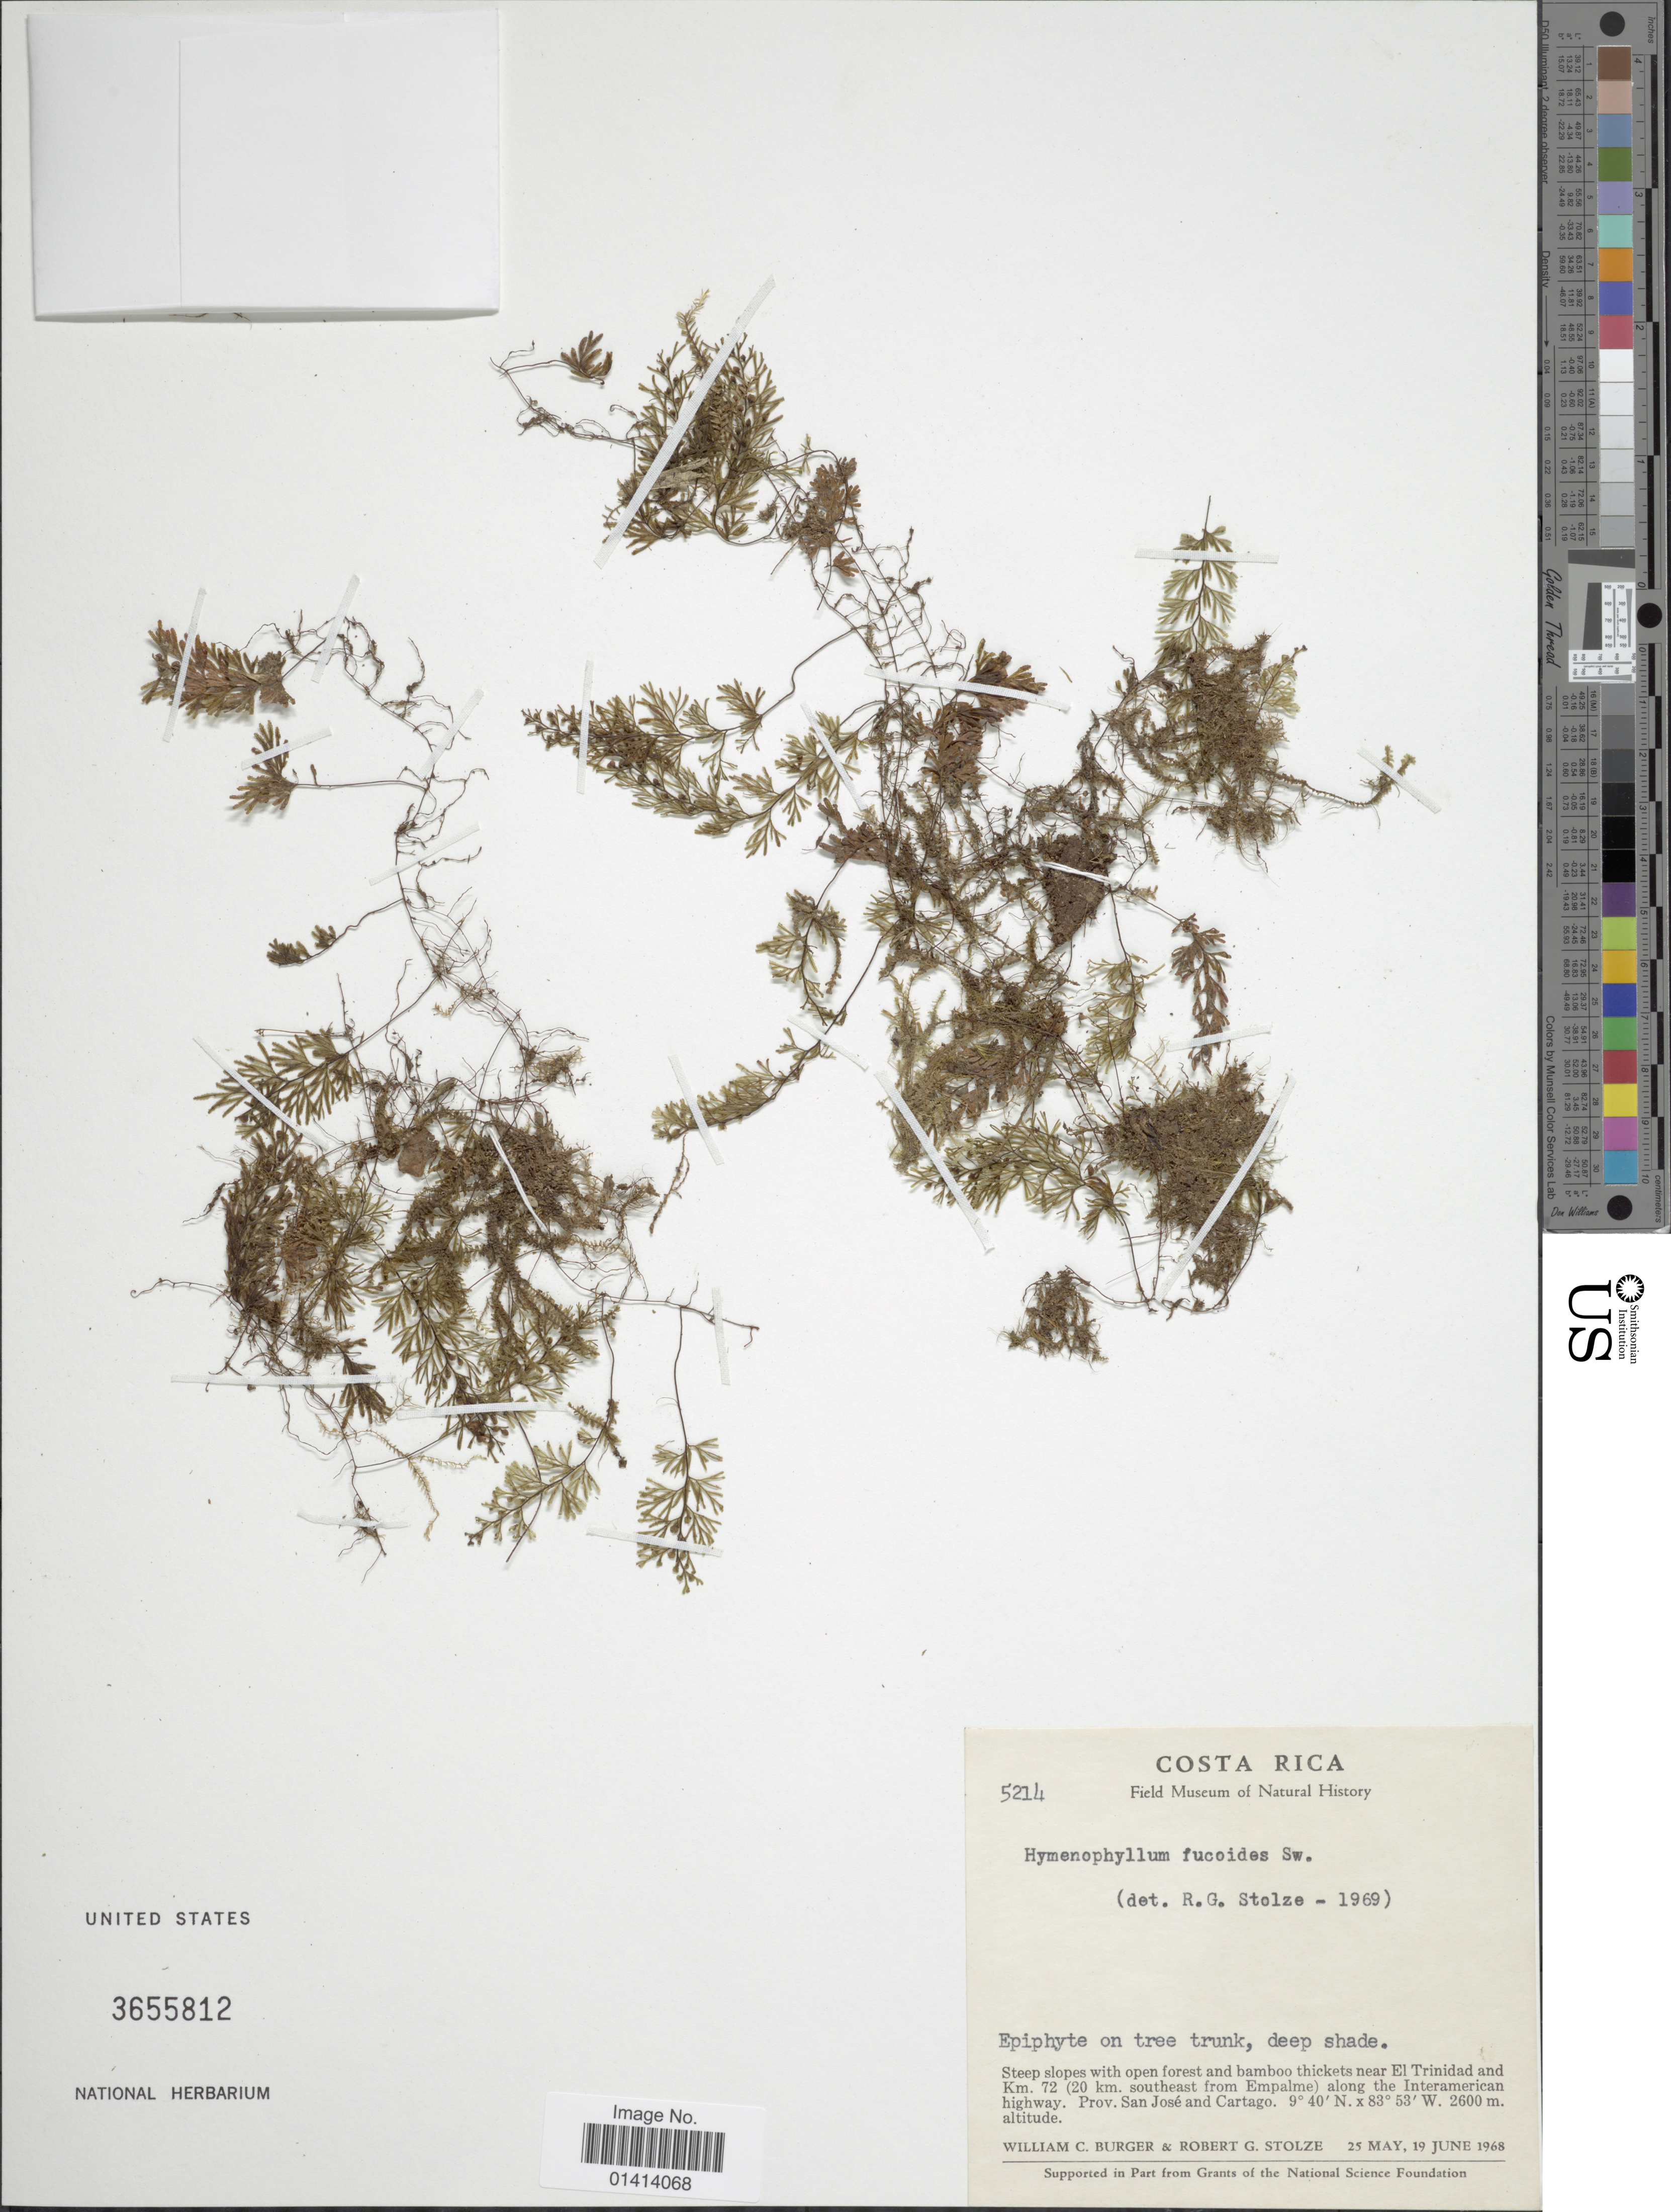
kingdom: Plantae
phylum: Tracheophyta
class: Polypodiopsida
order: Hymenophyllales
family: Hymenophyllaceae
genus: Hymenophyllum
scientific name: Hymenophyllum fucoides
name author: (Sw.) Sw.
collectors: W. Burger & R. G. Stolze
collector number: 5214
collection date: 1968-05-25/1968-06-19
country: Costa Rica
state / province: Cartago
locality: Near El Trinidad and Km 72 (20 km southeast from Empalme) along the Interamerican highway. Prov. San José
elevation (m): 2600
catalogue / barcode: US 3655812